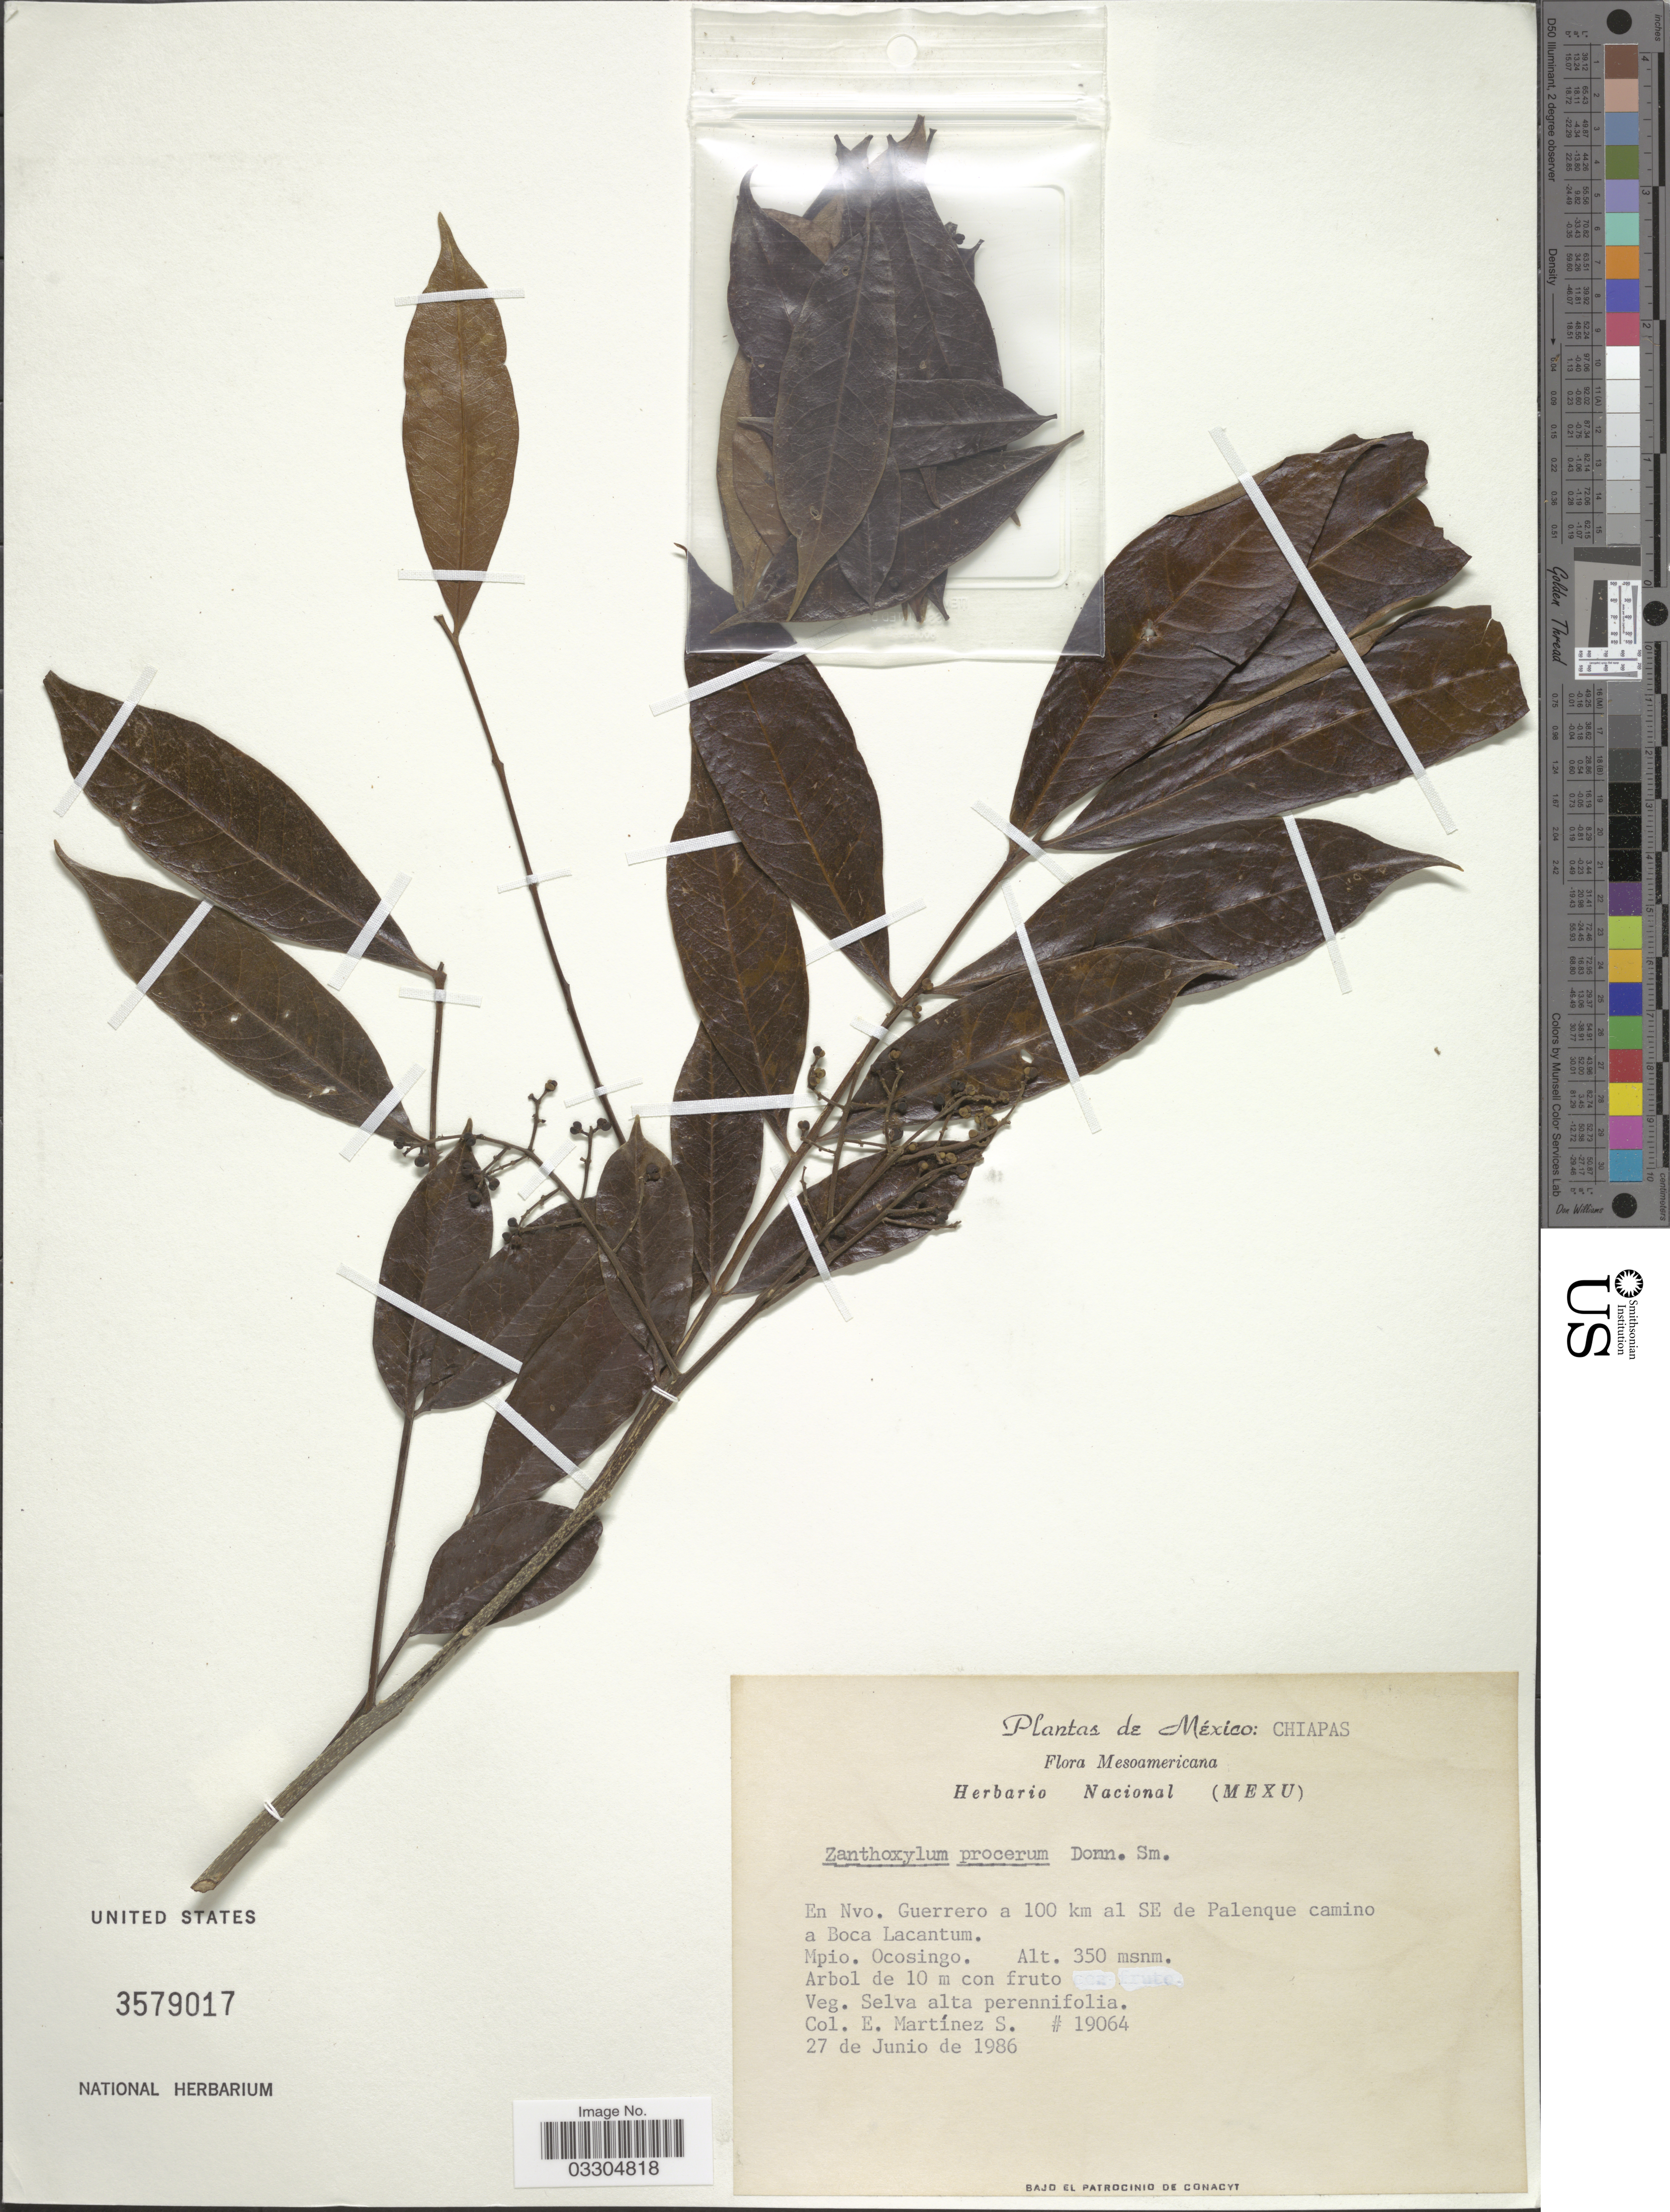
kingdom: Plantae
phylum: Tracheophyta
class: Magnoliopsida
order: Sapindales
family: Rutaceae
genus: Zanthoxylum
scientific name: Zanthoxylum panamense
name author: P. Wilson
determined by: Londoño-Echeverri, Y.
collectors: E. M. Martínez S.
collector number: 19064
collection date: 1986-06-27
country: Mexico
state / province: Chiapas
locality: Mesoamericana. En Nvo. Guerrero a 100 km al SE de Palenque camino a Boca Lacantum. Mpio. Ocosingo.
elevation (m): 350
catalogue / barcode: US 3579017